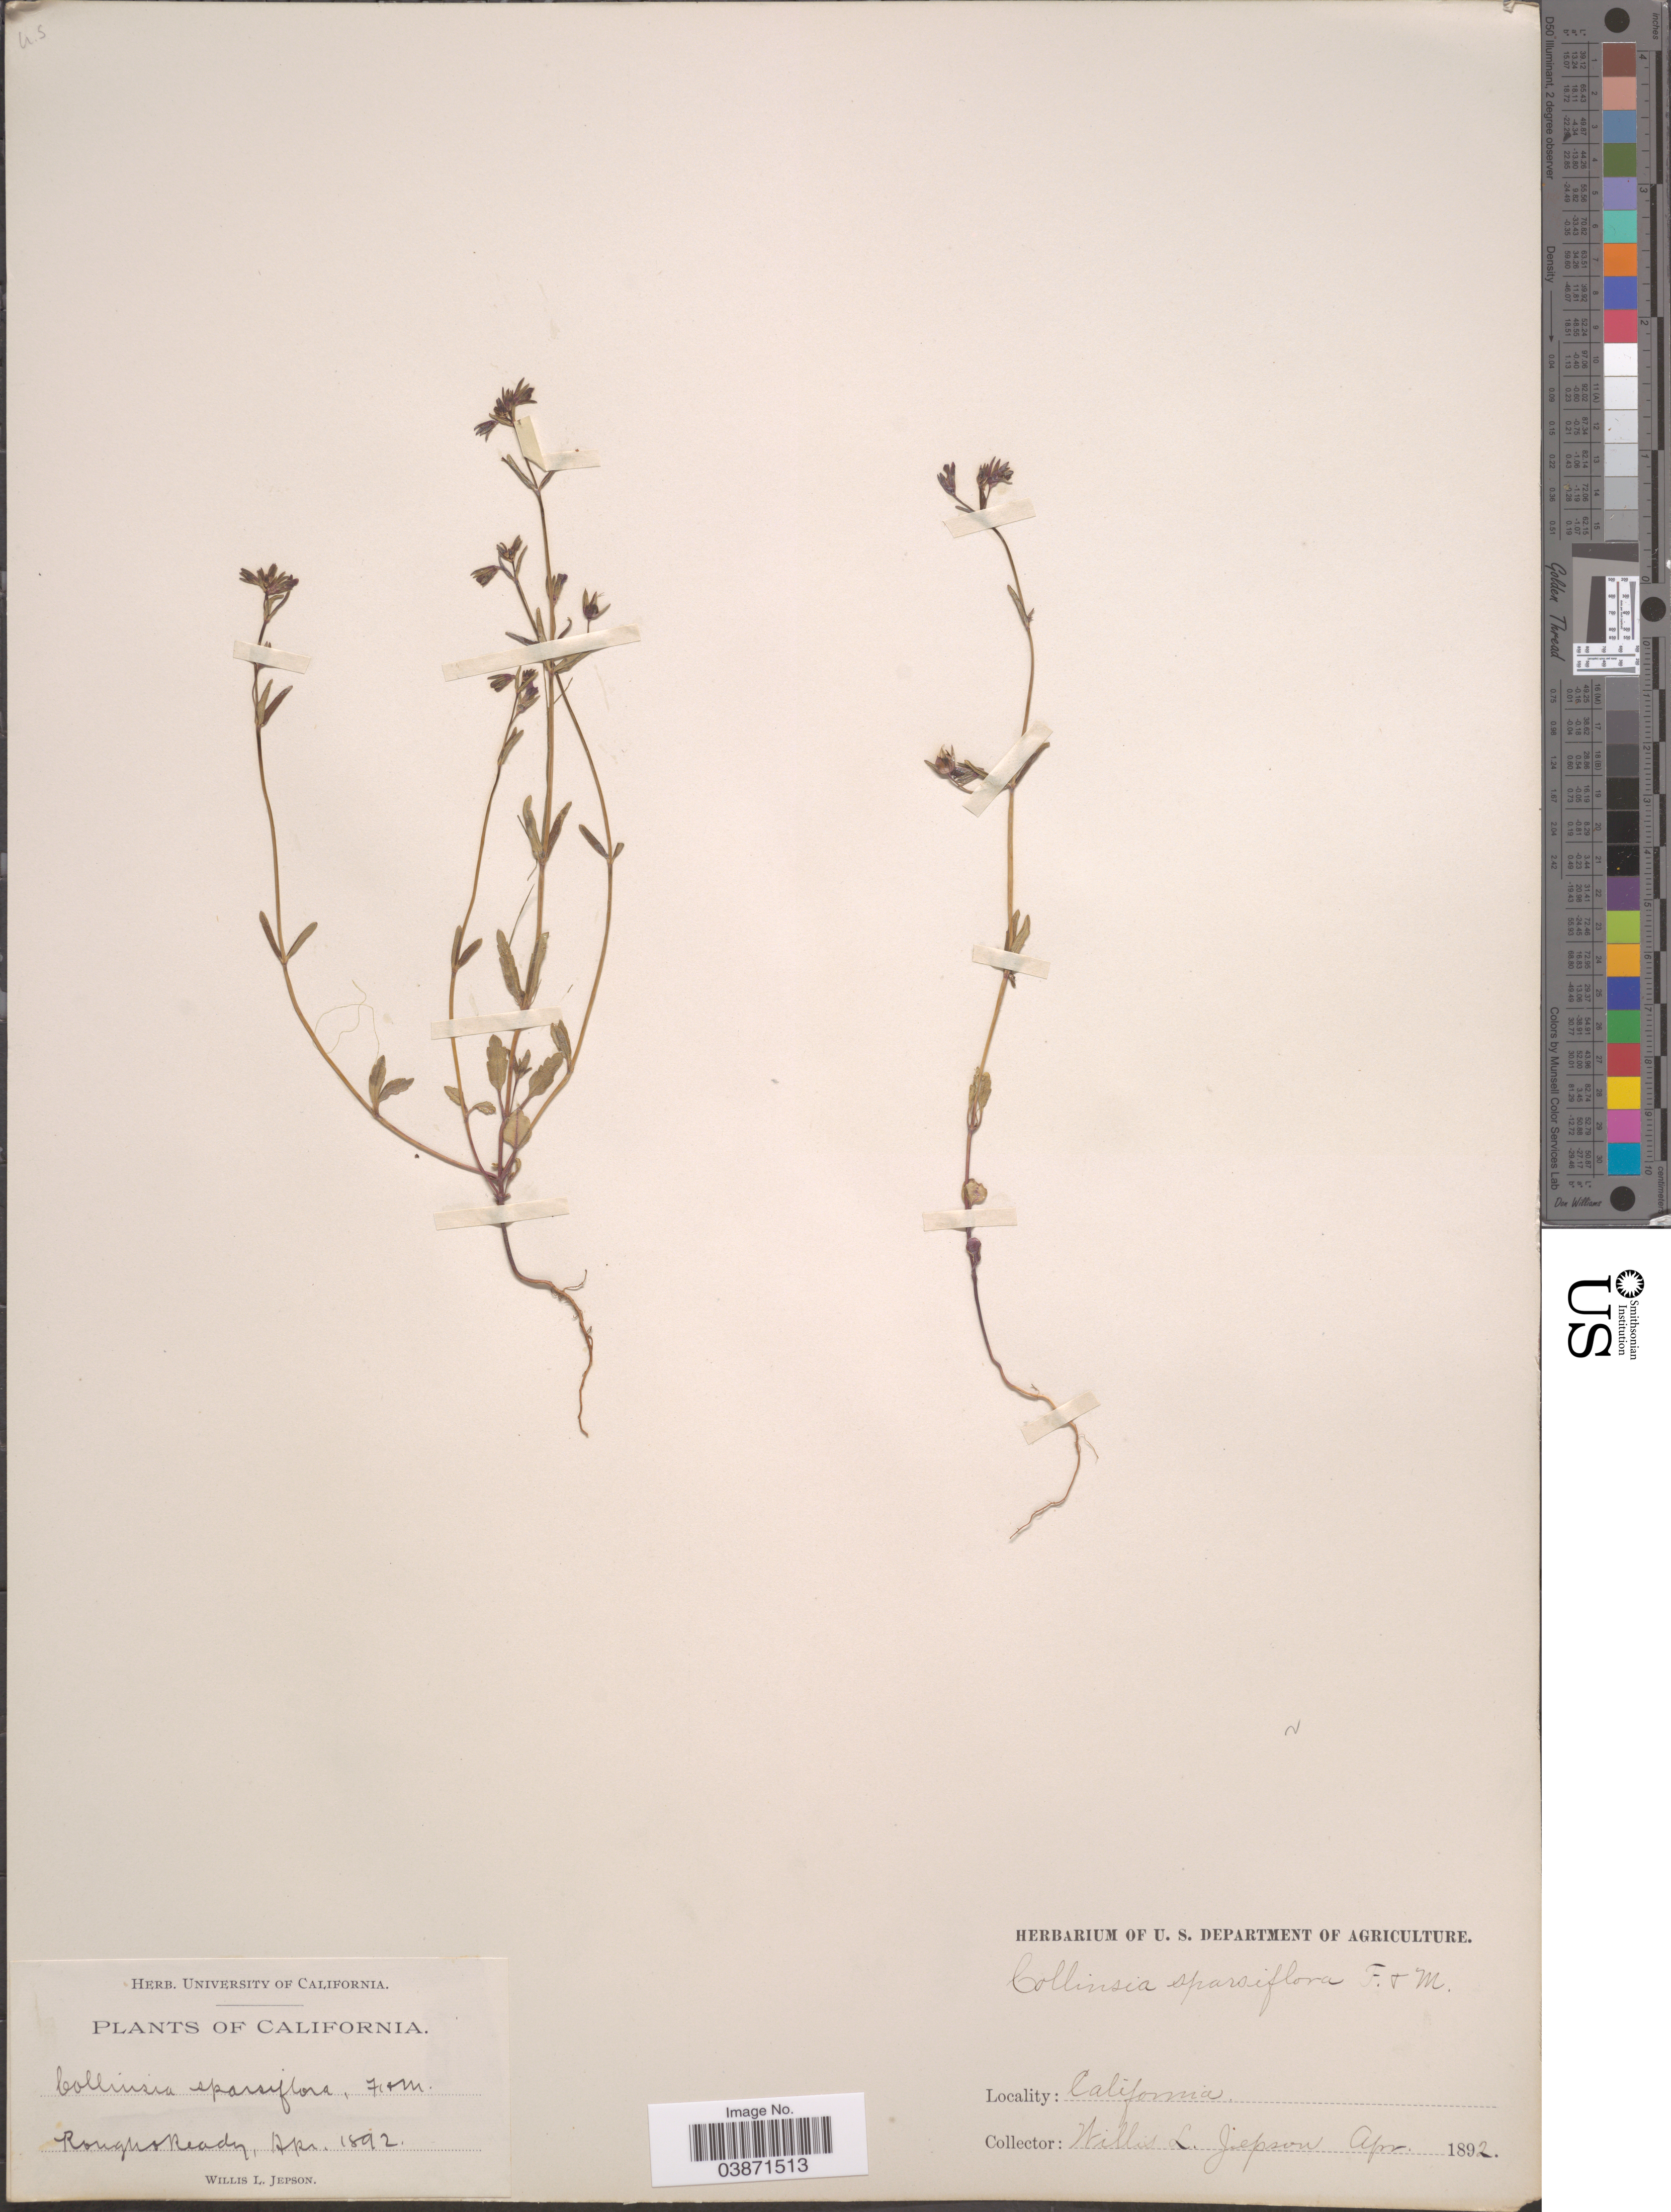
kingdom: Plantae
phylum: Tracheophyta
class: Magnoliopsida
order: Lamiales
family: Plantaginaceae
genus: Collinsia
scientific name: Collinsia sparsiflora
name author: Fisch. & C.A. Mey.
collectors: W. L. Jepson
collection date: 1892-04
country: United States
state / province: California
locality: Rough and Ready.